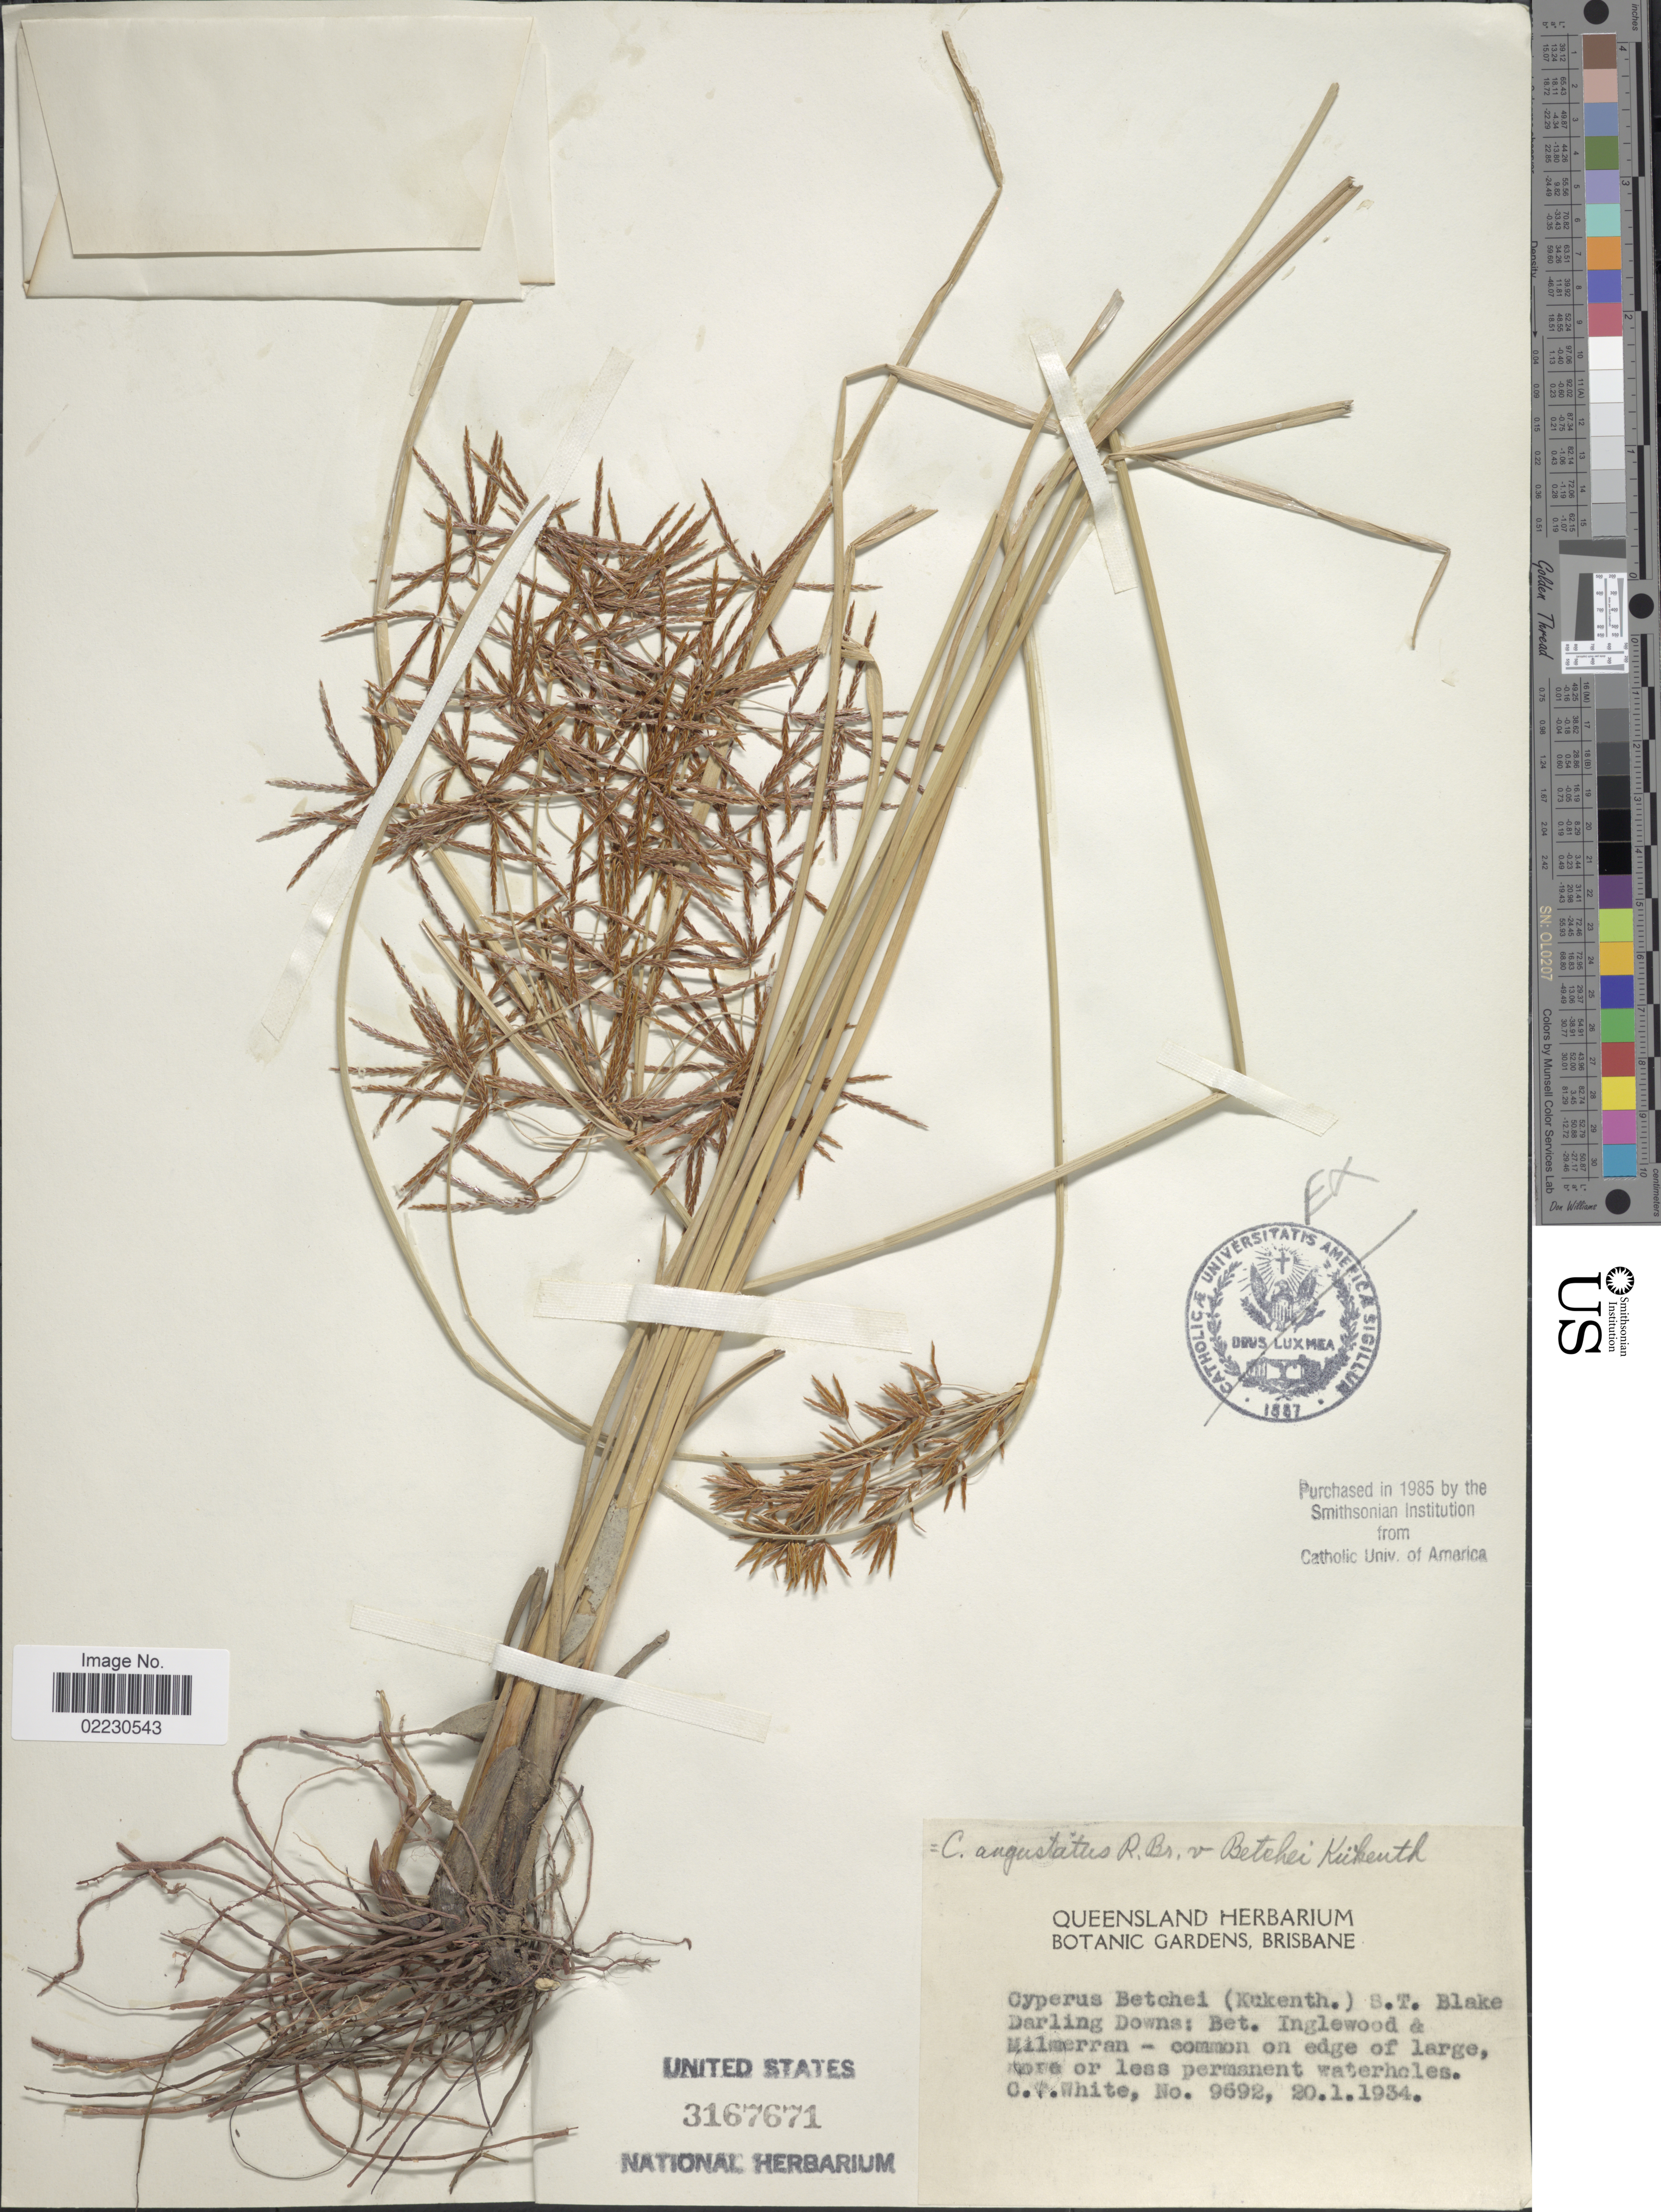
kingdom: Plantae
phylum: Tracheophyta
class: Liliopsida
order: Poales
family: Cyperaceae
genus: Cyperus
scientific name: Cyperus angustatus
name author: R. Br.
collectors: C. T. White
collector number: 9692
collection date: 1934-01-20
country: Australia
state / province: Queensland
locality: Darling Downs: Bet. Inglewood & Milmerran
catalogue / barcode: US 3167671